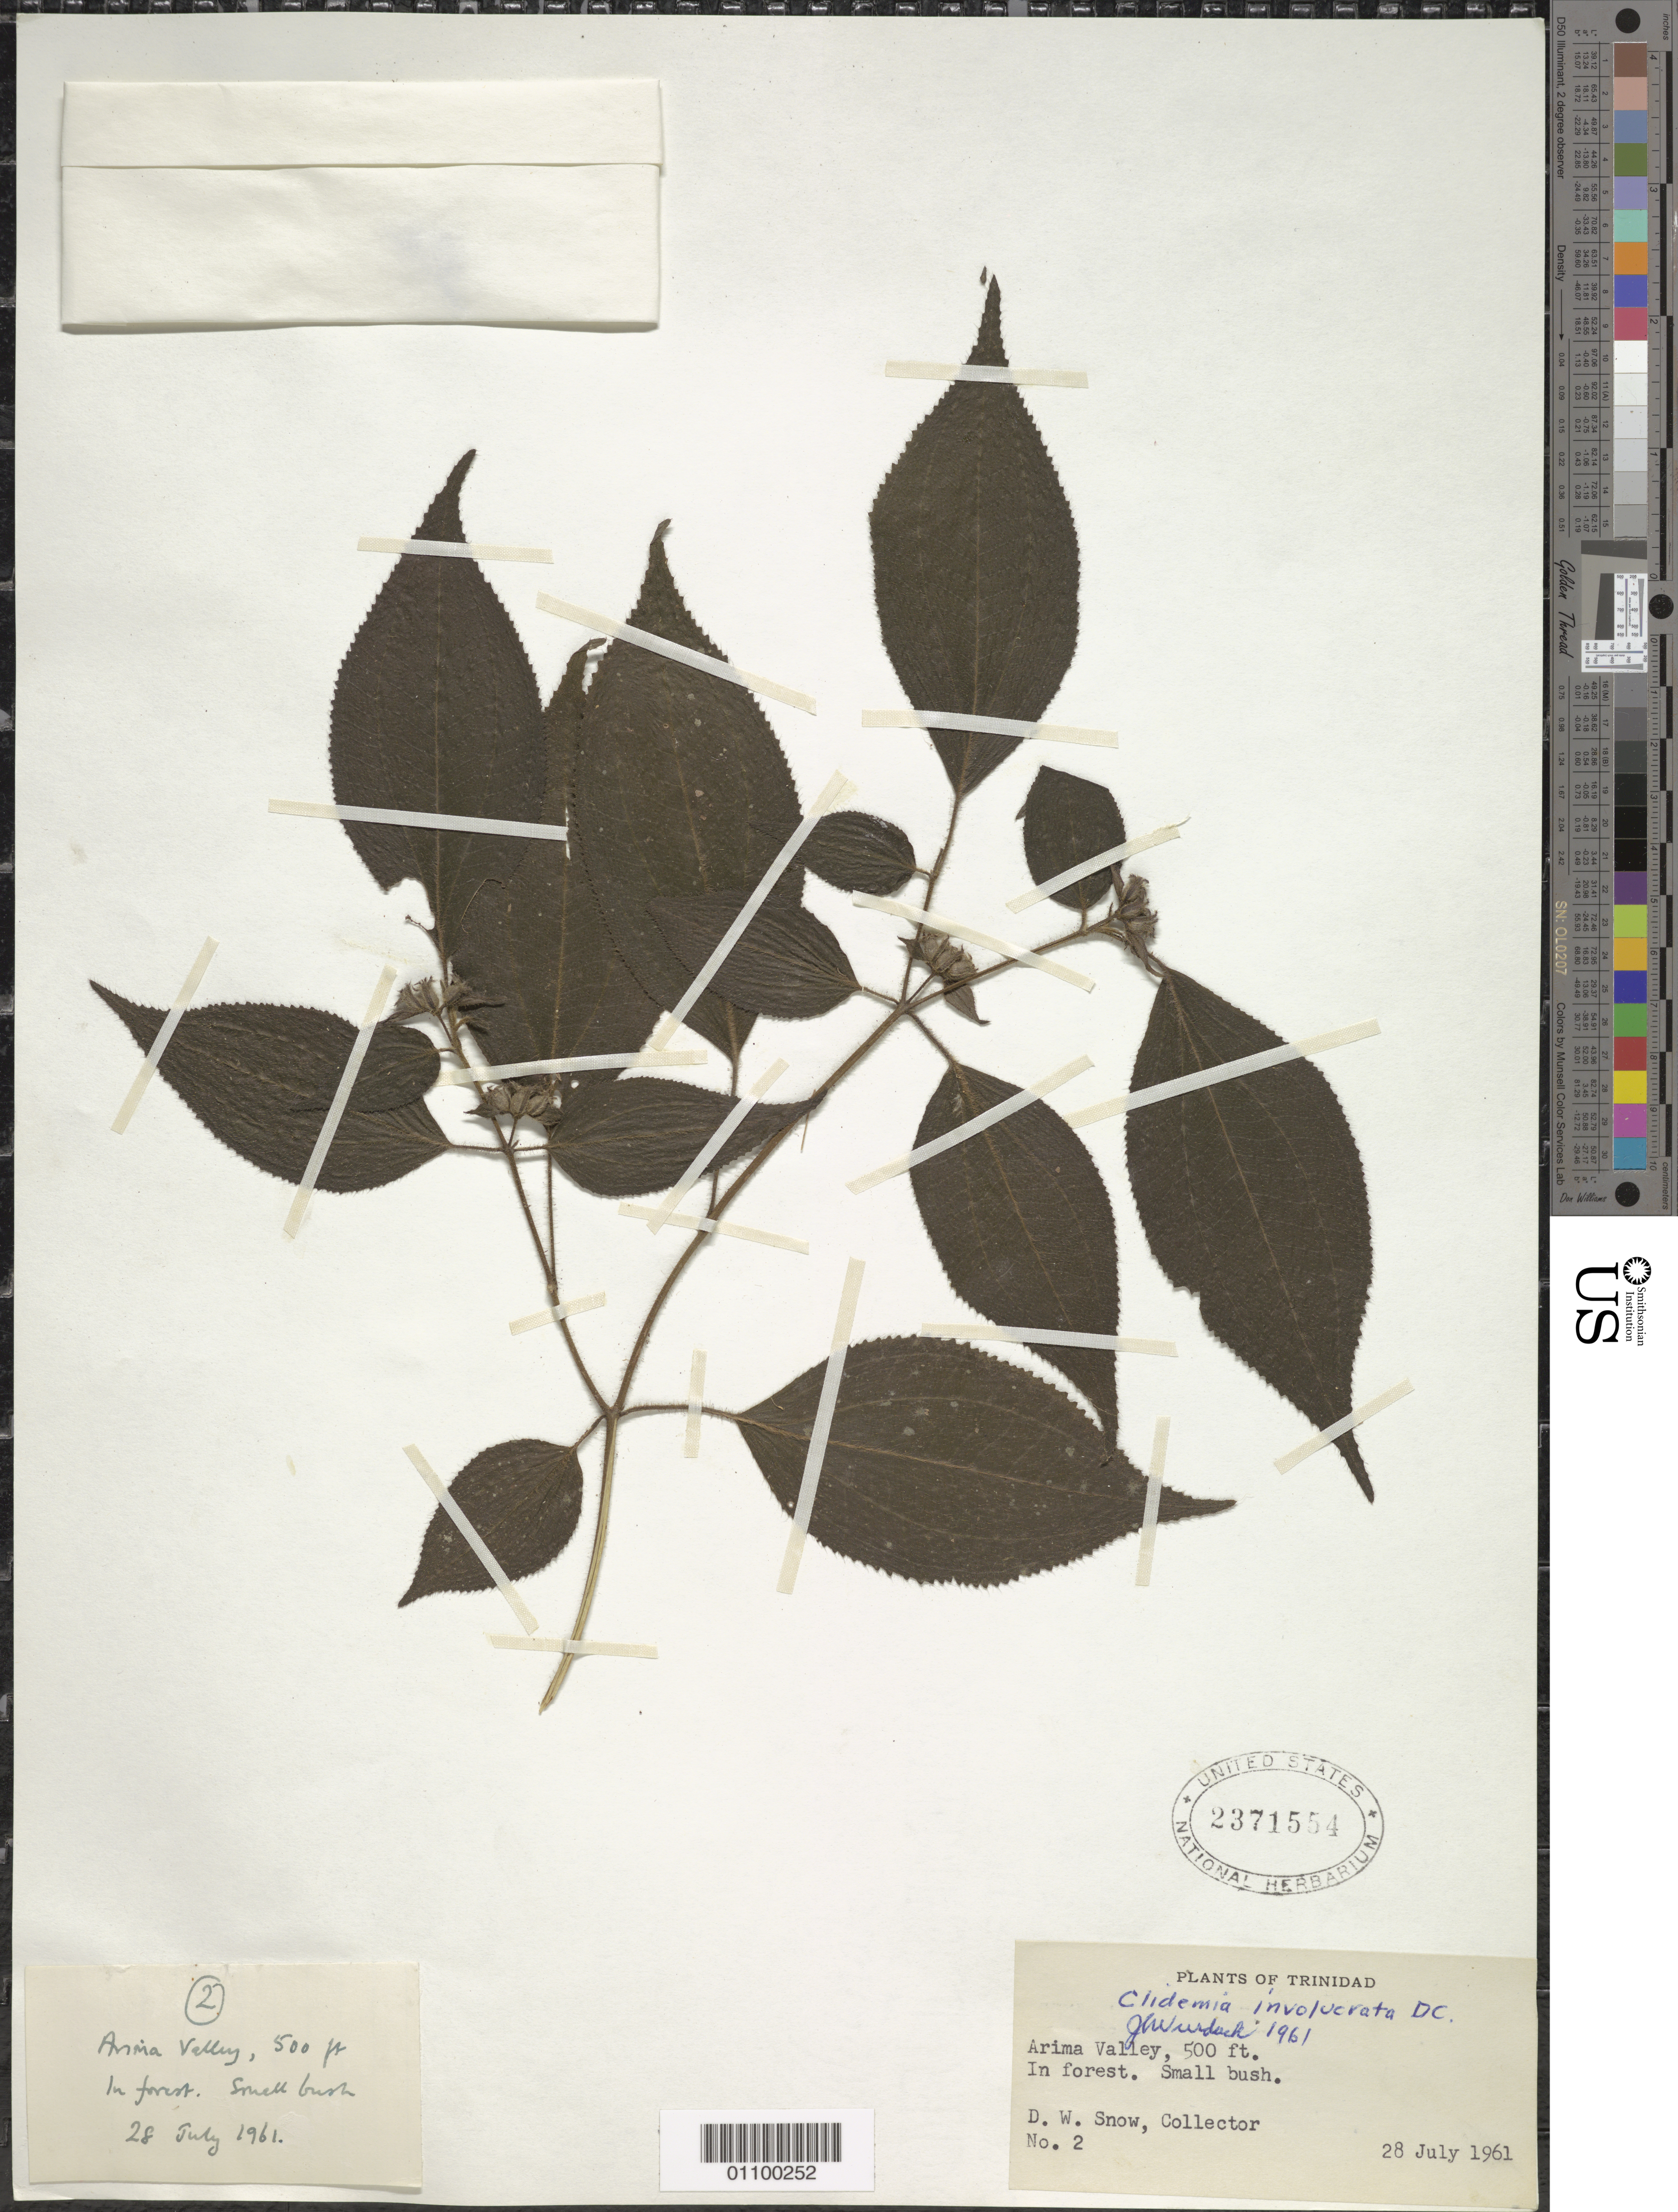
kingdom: Plantae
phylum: Tracheophyta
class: Magnoliopsida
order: Myrtales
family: Melastomataceae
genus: Clidemia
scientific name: Clidemia involucrata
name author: DC.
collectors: D. Snow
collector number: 2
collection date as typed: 28 Jul 1961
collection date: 1961-07-28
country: Trinidad and Tobago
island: Trinidad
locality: Arima Valley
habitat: in forest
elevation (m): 152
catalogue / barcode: US 2371554